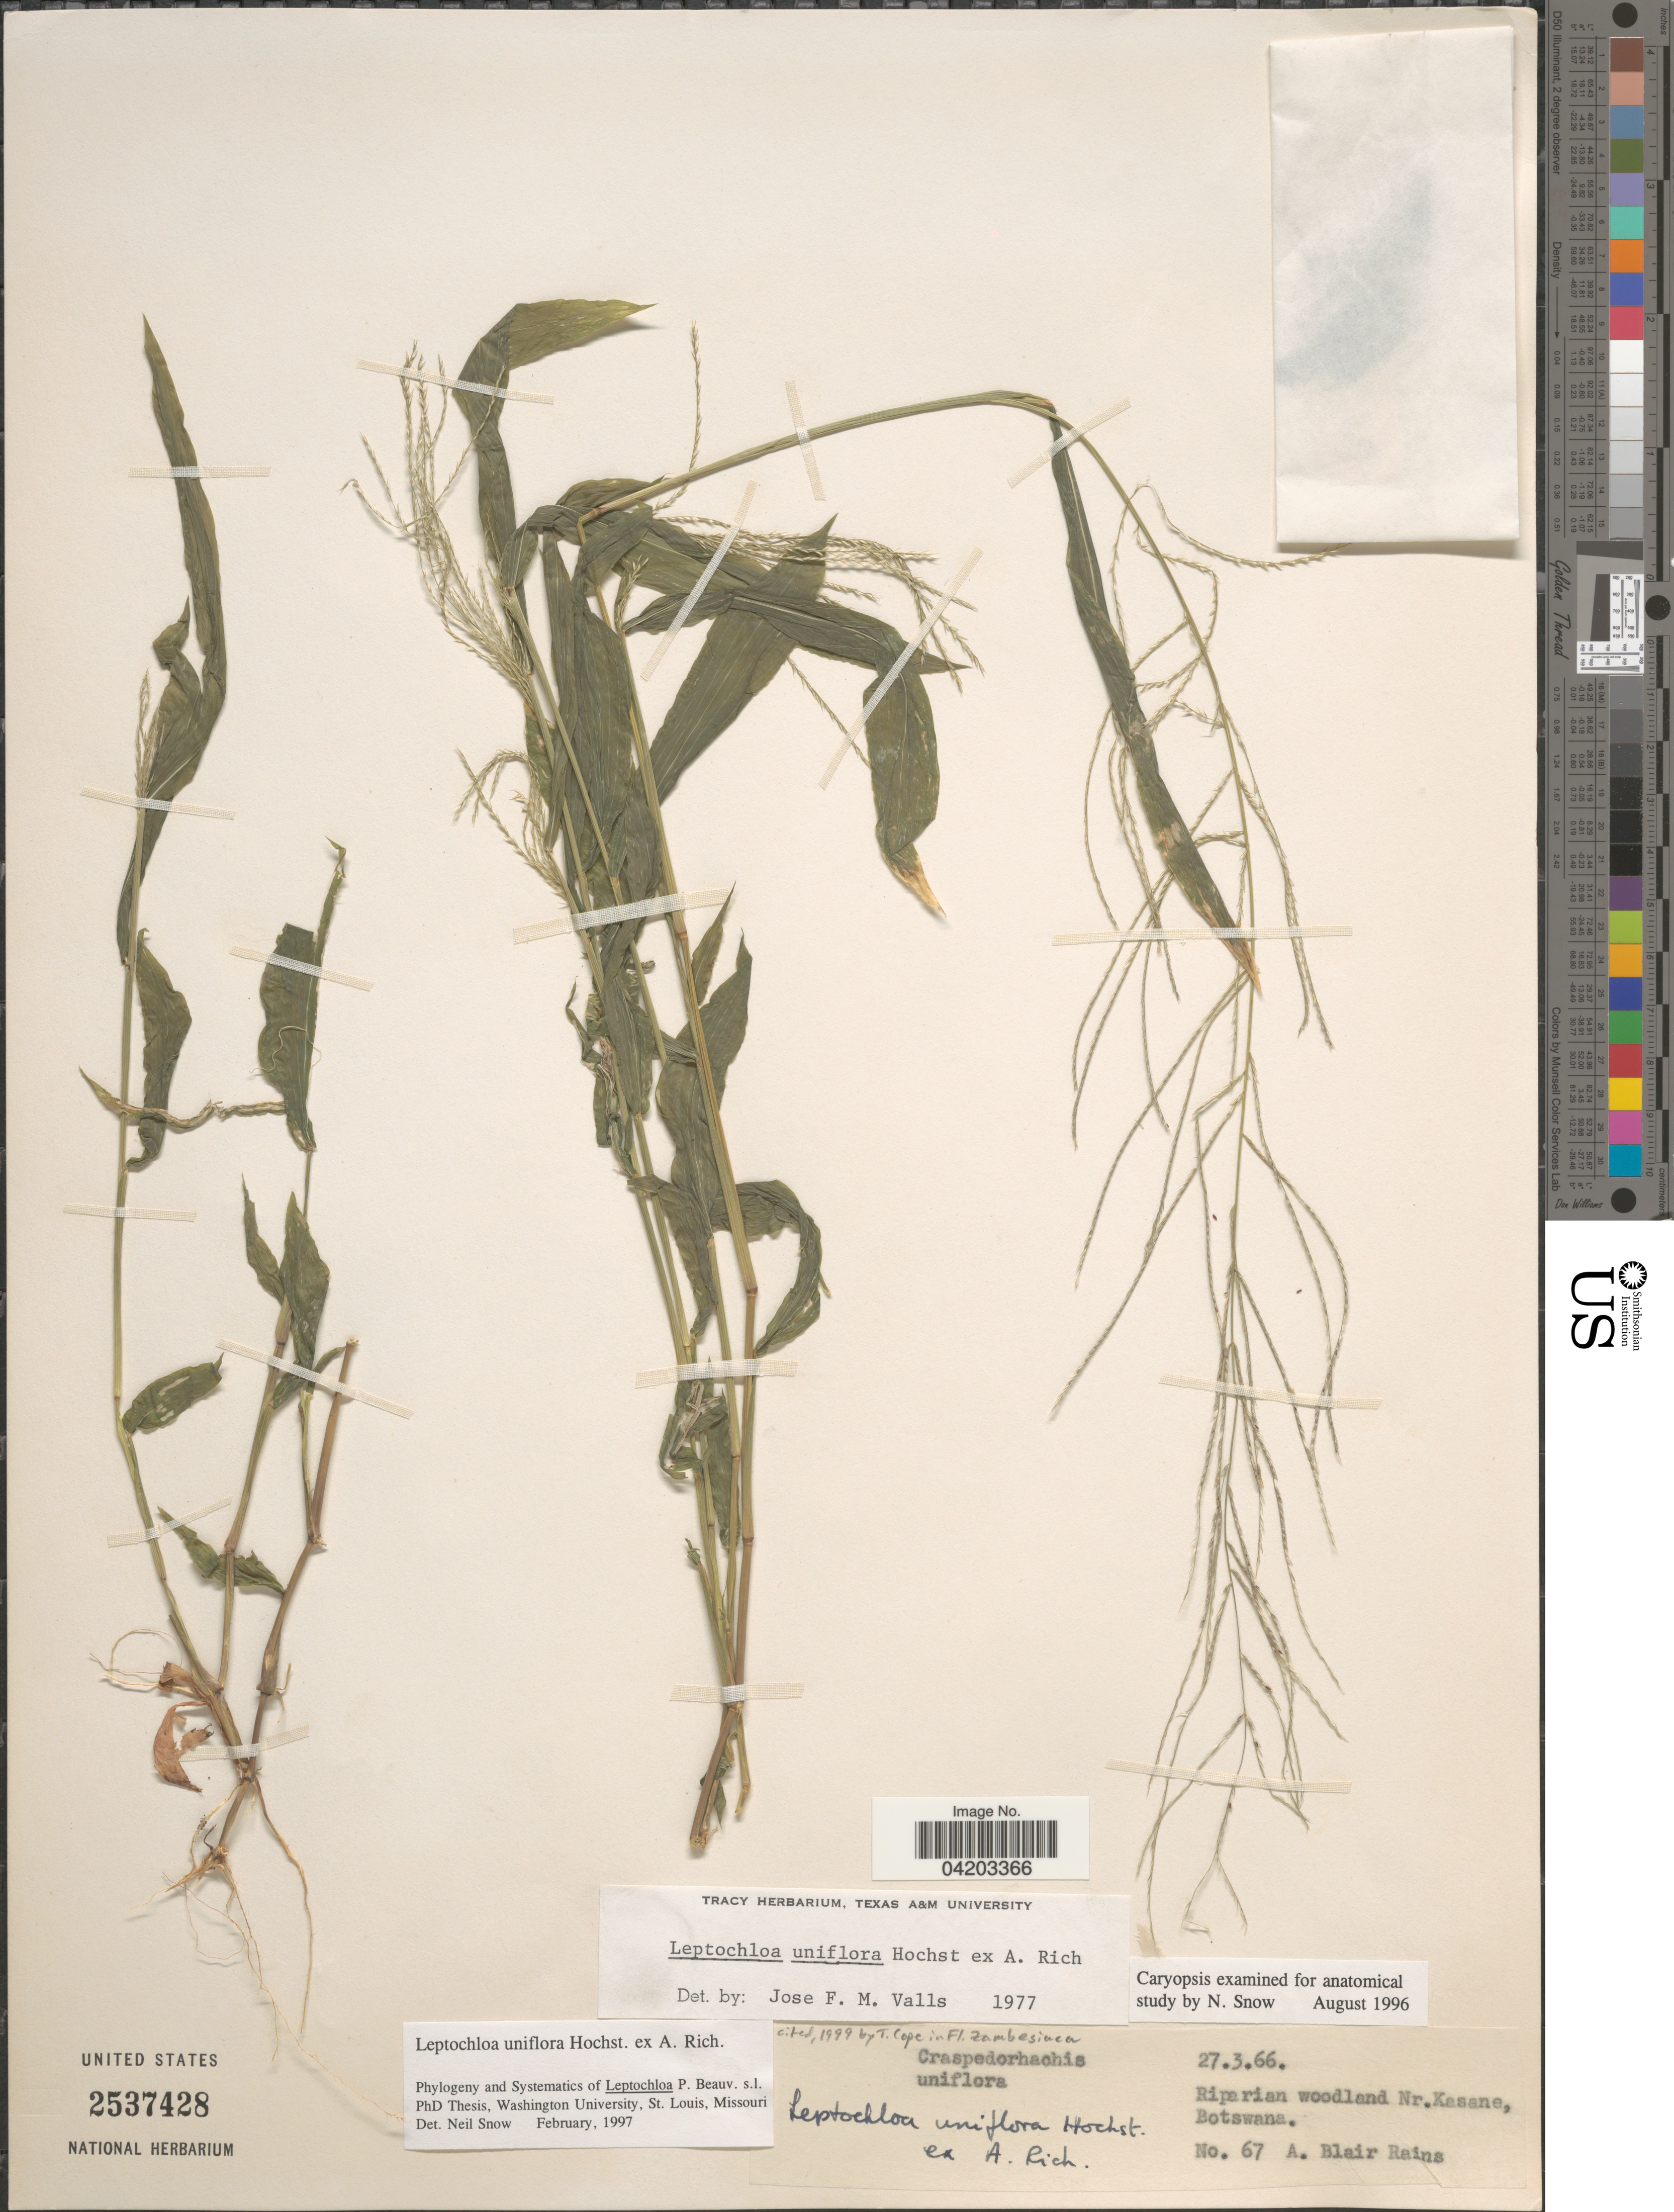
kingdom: Plantae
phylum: Tracheophyta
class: Liliopsida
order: Poales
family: Poaceae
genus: Trigonochloa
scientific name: Trigonochloa uniflora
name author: (Hochst. ex A. Rich.) P.M. Peterson & N. Snow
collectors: A. Blair Rains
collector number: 67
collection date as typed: Transcribed d/m/y: 27/3/66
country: Botswana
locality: Riparian woodland Nr. Kasane.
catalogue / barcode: US 2537428